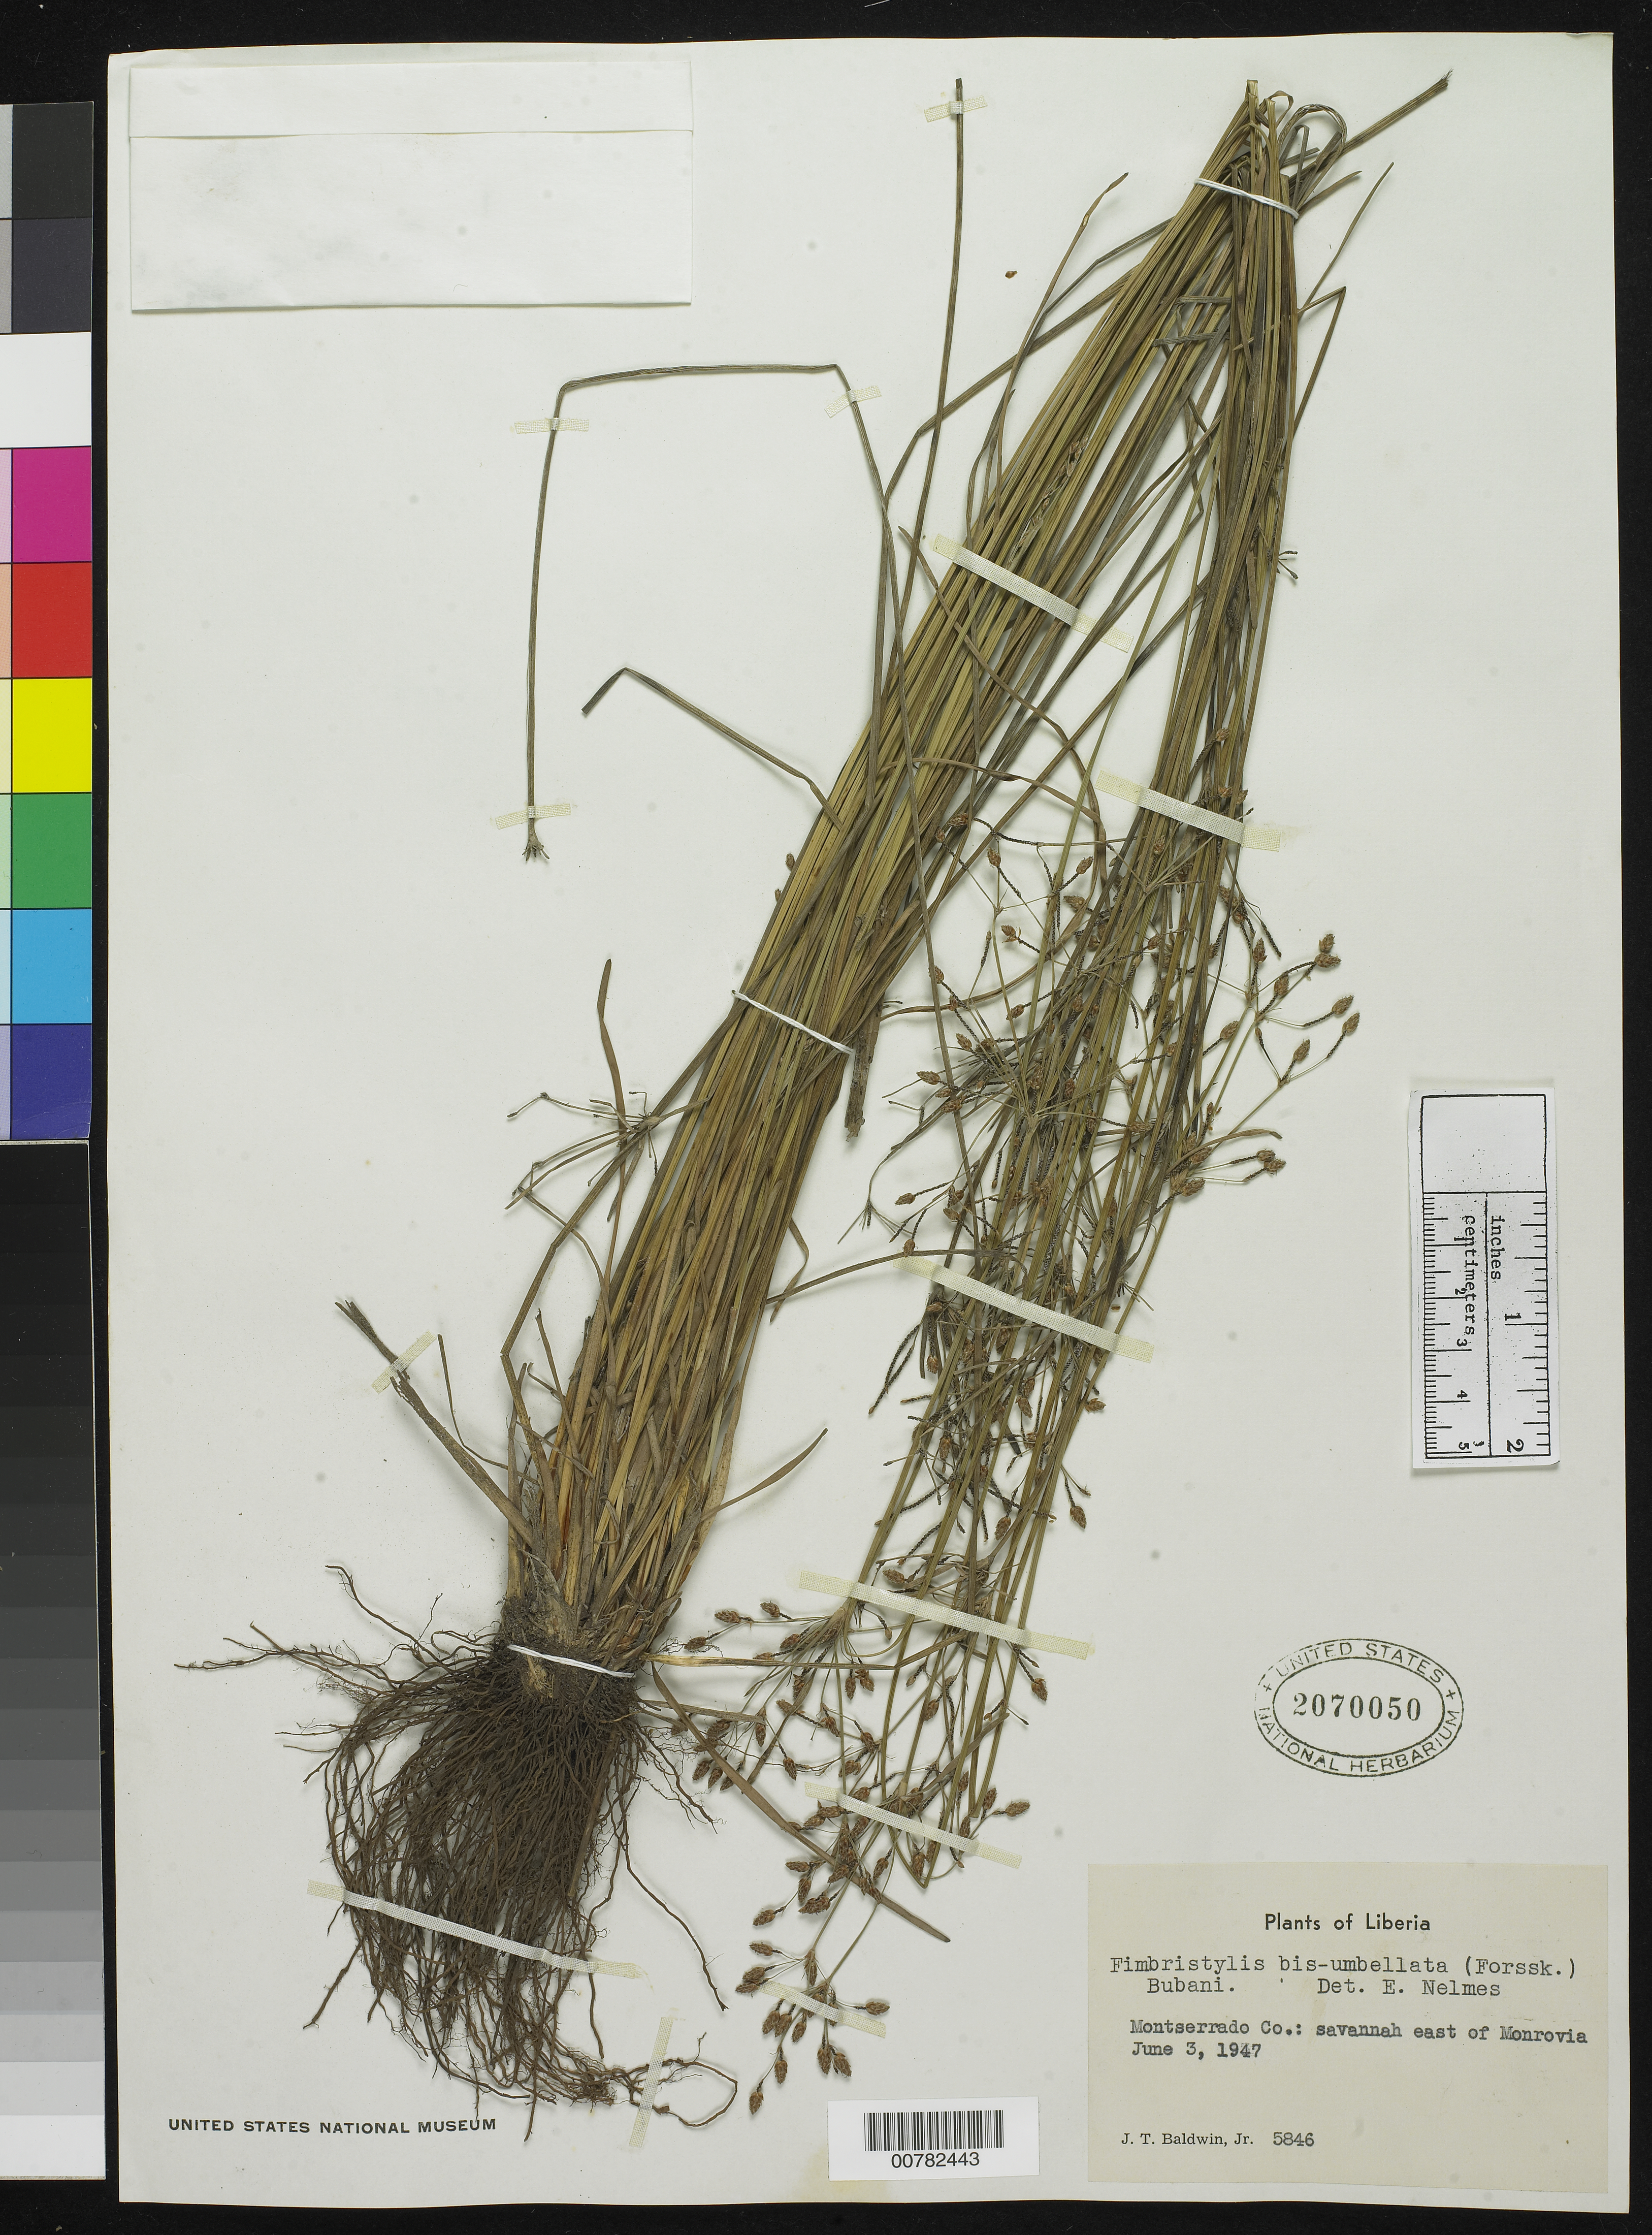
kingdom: Plantae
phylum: Tracheophyta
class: Liliopsida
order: Poales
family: Cyperaceae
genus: Fimbristylis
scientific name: Fimbristylis bisumbellata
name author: (Forssk.) Bubani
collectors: J. T. Baldwin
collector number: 5846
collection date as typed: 3 Jun 1947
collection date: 1947-06-03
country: Liberia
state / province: Montserrado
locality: Monrovia, E of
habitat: savannah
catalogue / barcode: US 2070050